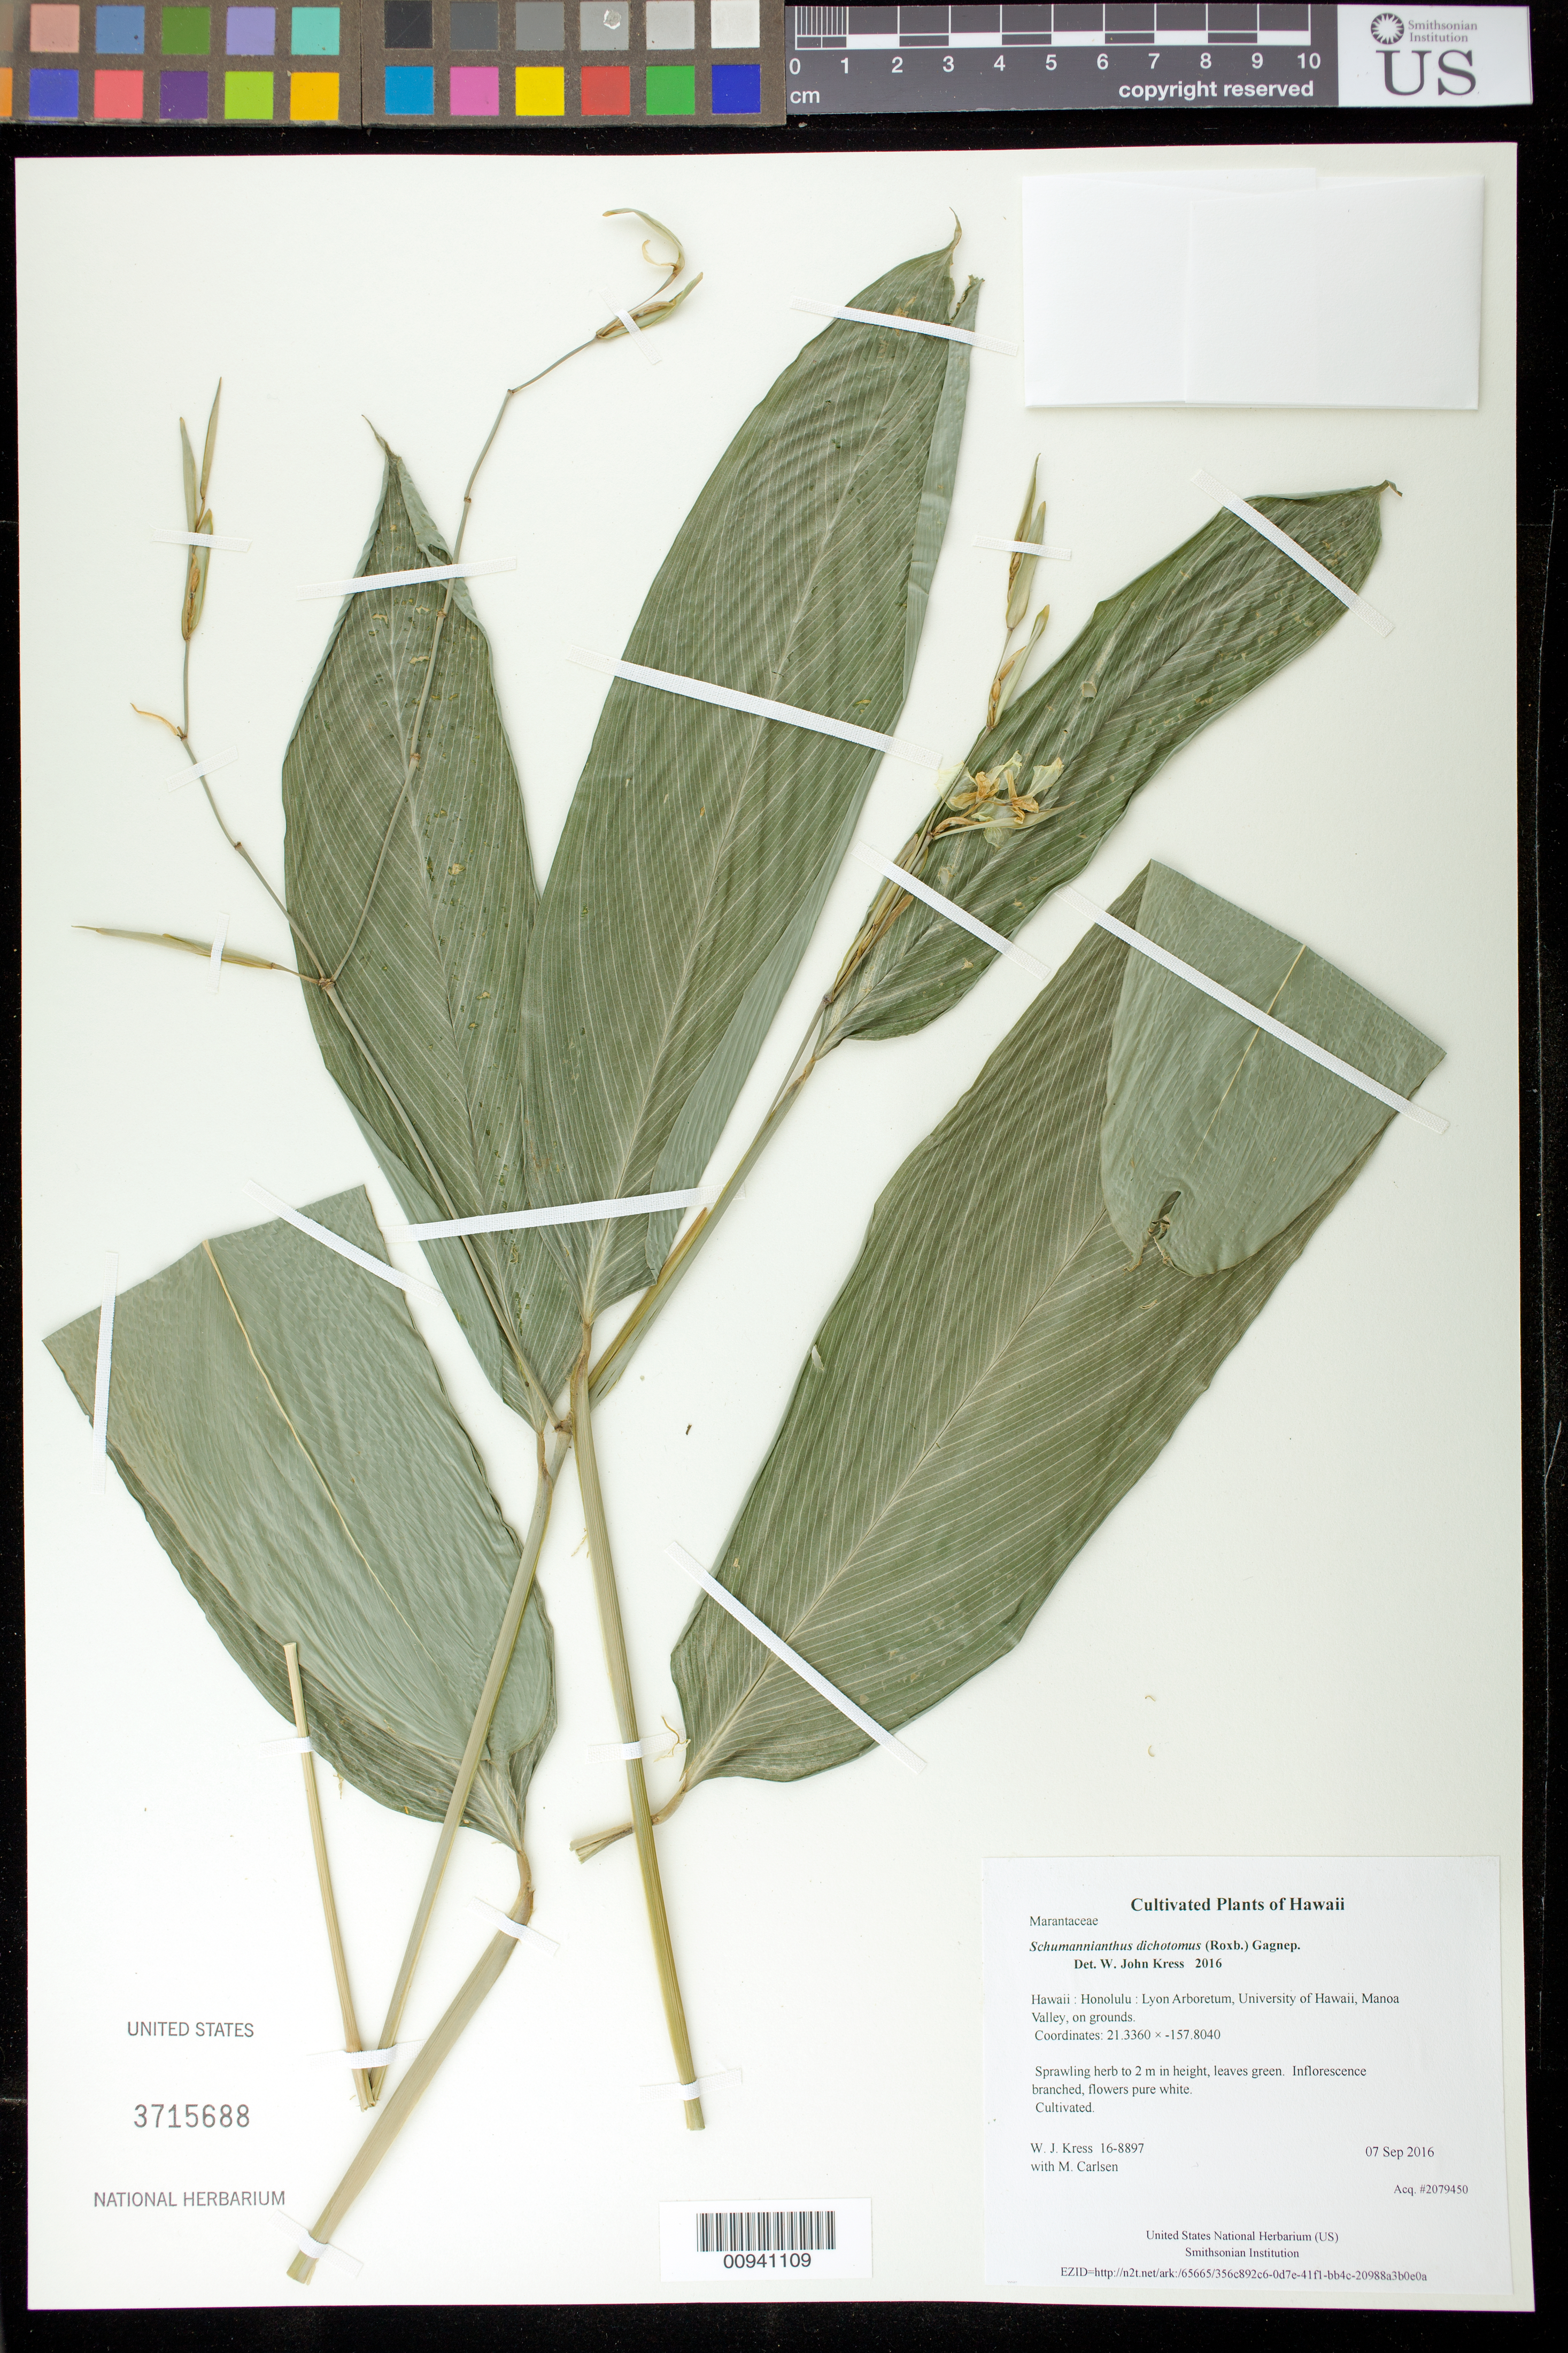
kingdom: Plantae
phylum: Tracheophyta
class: Liliopsida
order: Zingiberales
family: Marantaceae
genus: Schumannianthus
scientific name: Schumannianthus dichotomus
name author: (Roxb.) Gagnep.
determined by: Kress, W. J., (US), Smithsonian Institution - National Museum of Natural History (UNITED STATES)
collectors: W. J. Kress & M. M. Carlsen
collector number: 16-8897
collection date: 2016-09-07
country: United States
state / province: Hawaii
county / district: Honolulu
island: Oahu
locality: Lyon Arboretum, University of Hawaii, Manoa Valley, on grounds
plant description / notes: Frozen tissue stored in Biorepository at AG5NN67; dried tissue stored at AG5NN68.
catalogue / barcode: US 3715688